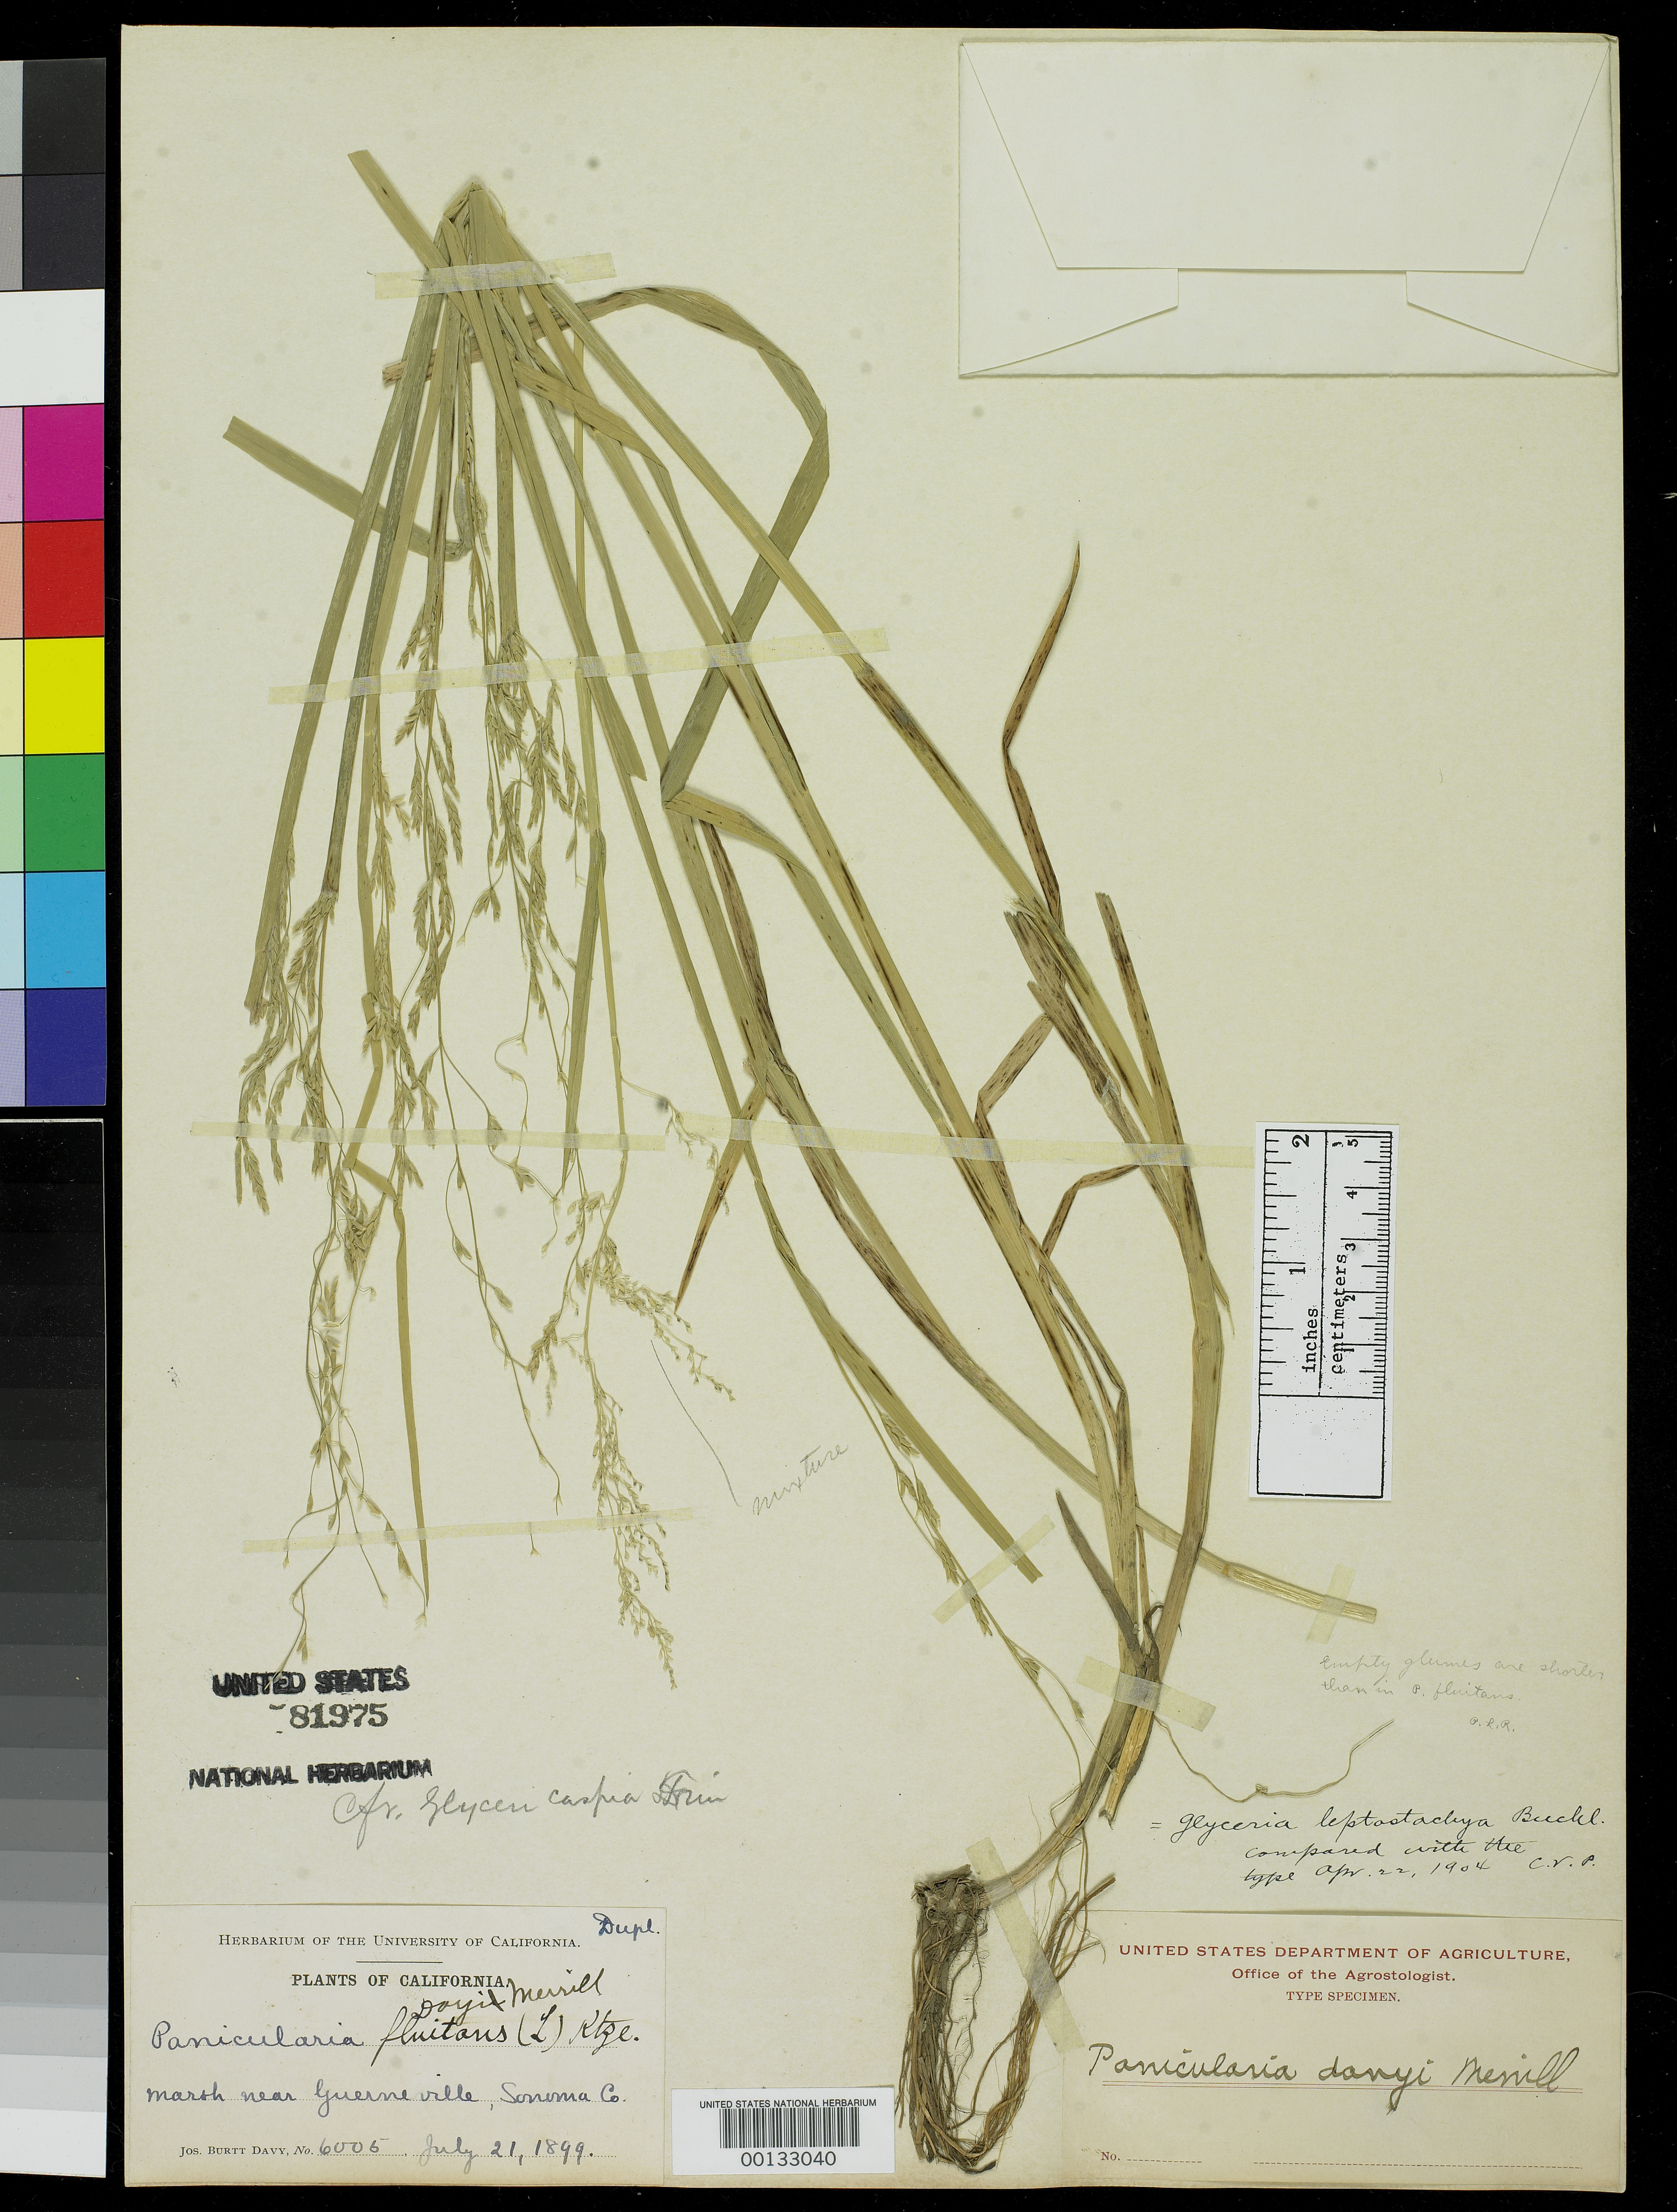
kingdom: Plantae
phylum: Tracheophyta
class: Liliopsida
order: Poales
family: Poaceae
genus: Panicularia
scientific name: Panicularia davyi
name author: Merr.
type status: Isotype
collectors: J. Burtt Davy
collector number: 6005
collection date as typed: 21 Jul 1899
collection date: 1899-07-21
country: United States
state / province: California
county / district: Sonoma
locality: Near Guerneville.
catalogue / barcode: US 81975